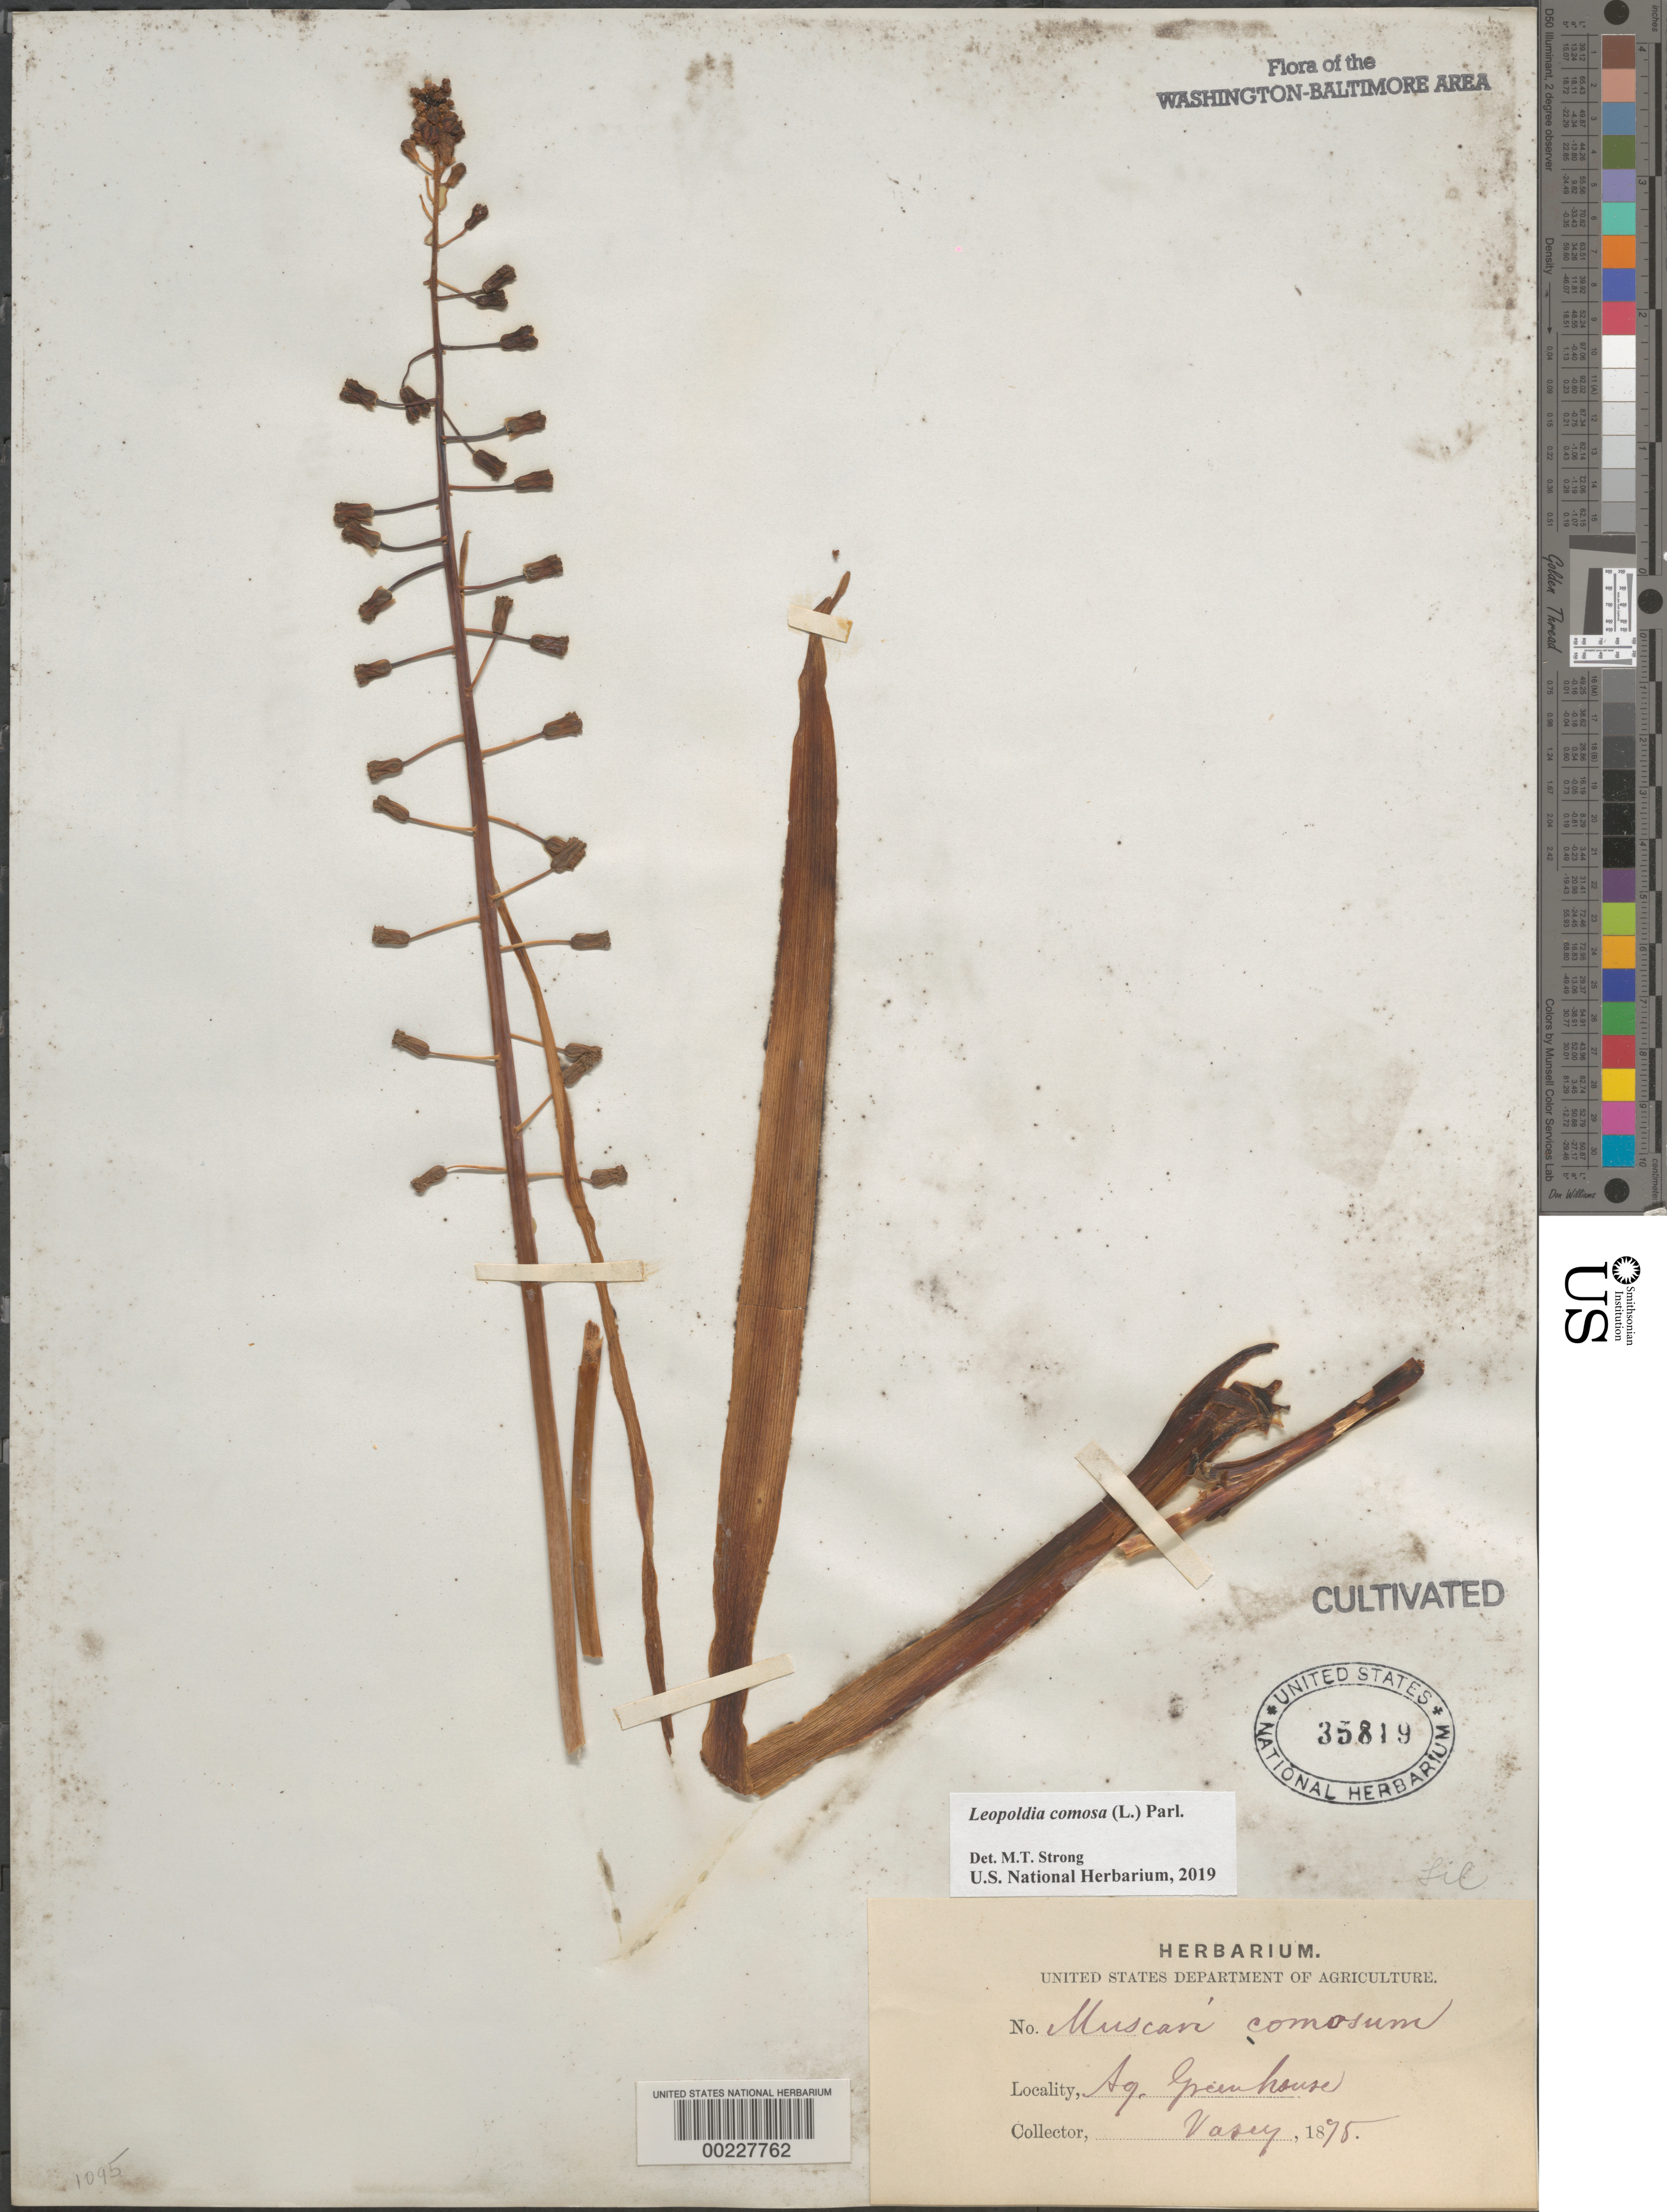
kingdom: Plantae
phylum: Tracheophyta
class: Liliopsida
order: Asparagales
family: Asparagaceae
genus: Leopoldia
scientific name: Leopoldia comosa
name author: (L.) Parl.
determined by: Strong, Mark T., (BOT), Smithsonian Institution - National Museum of Natural History (UNITED STATES)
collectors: G. R. Vasey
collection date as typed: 1875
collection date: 1875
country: United States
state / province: District of Columbia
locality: Greenhouse, Dept. of Agriculture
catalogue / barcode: US 35819